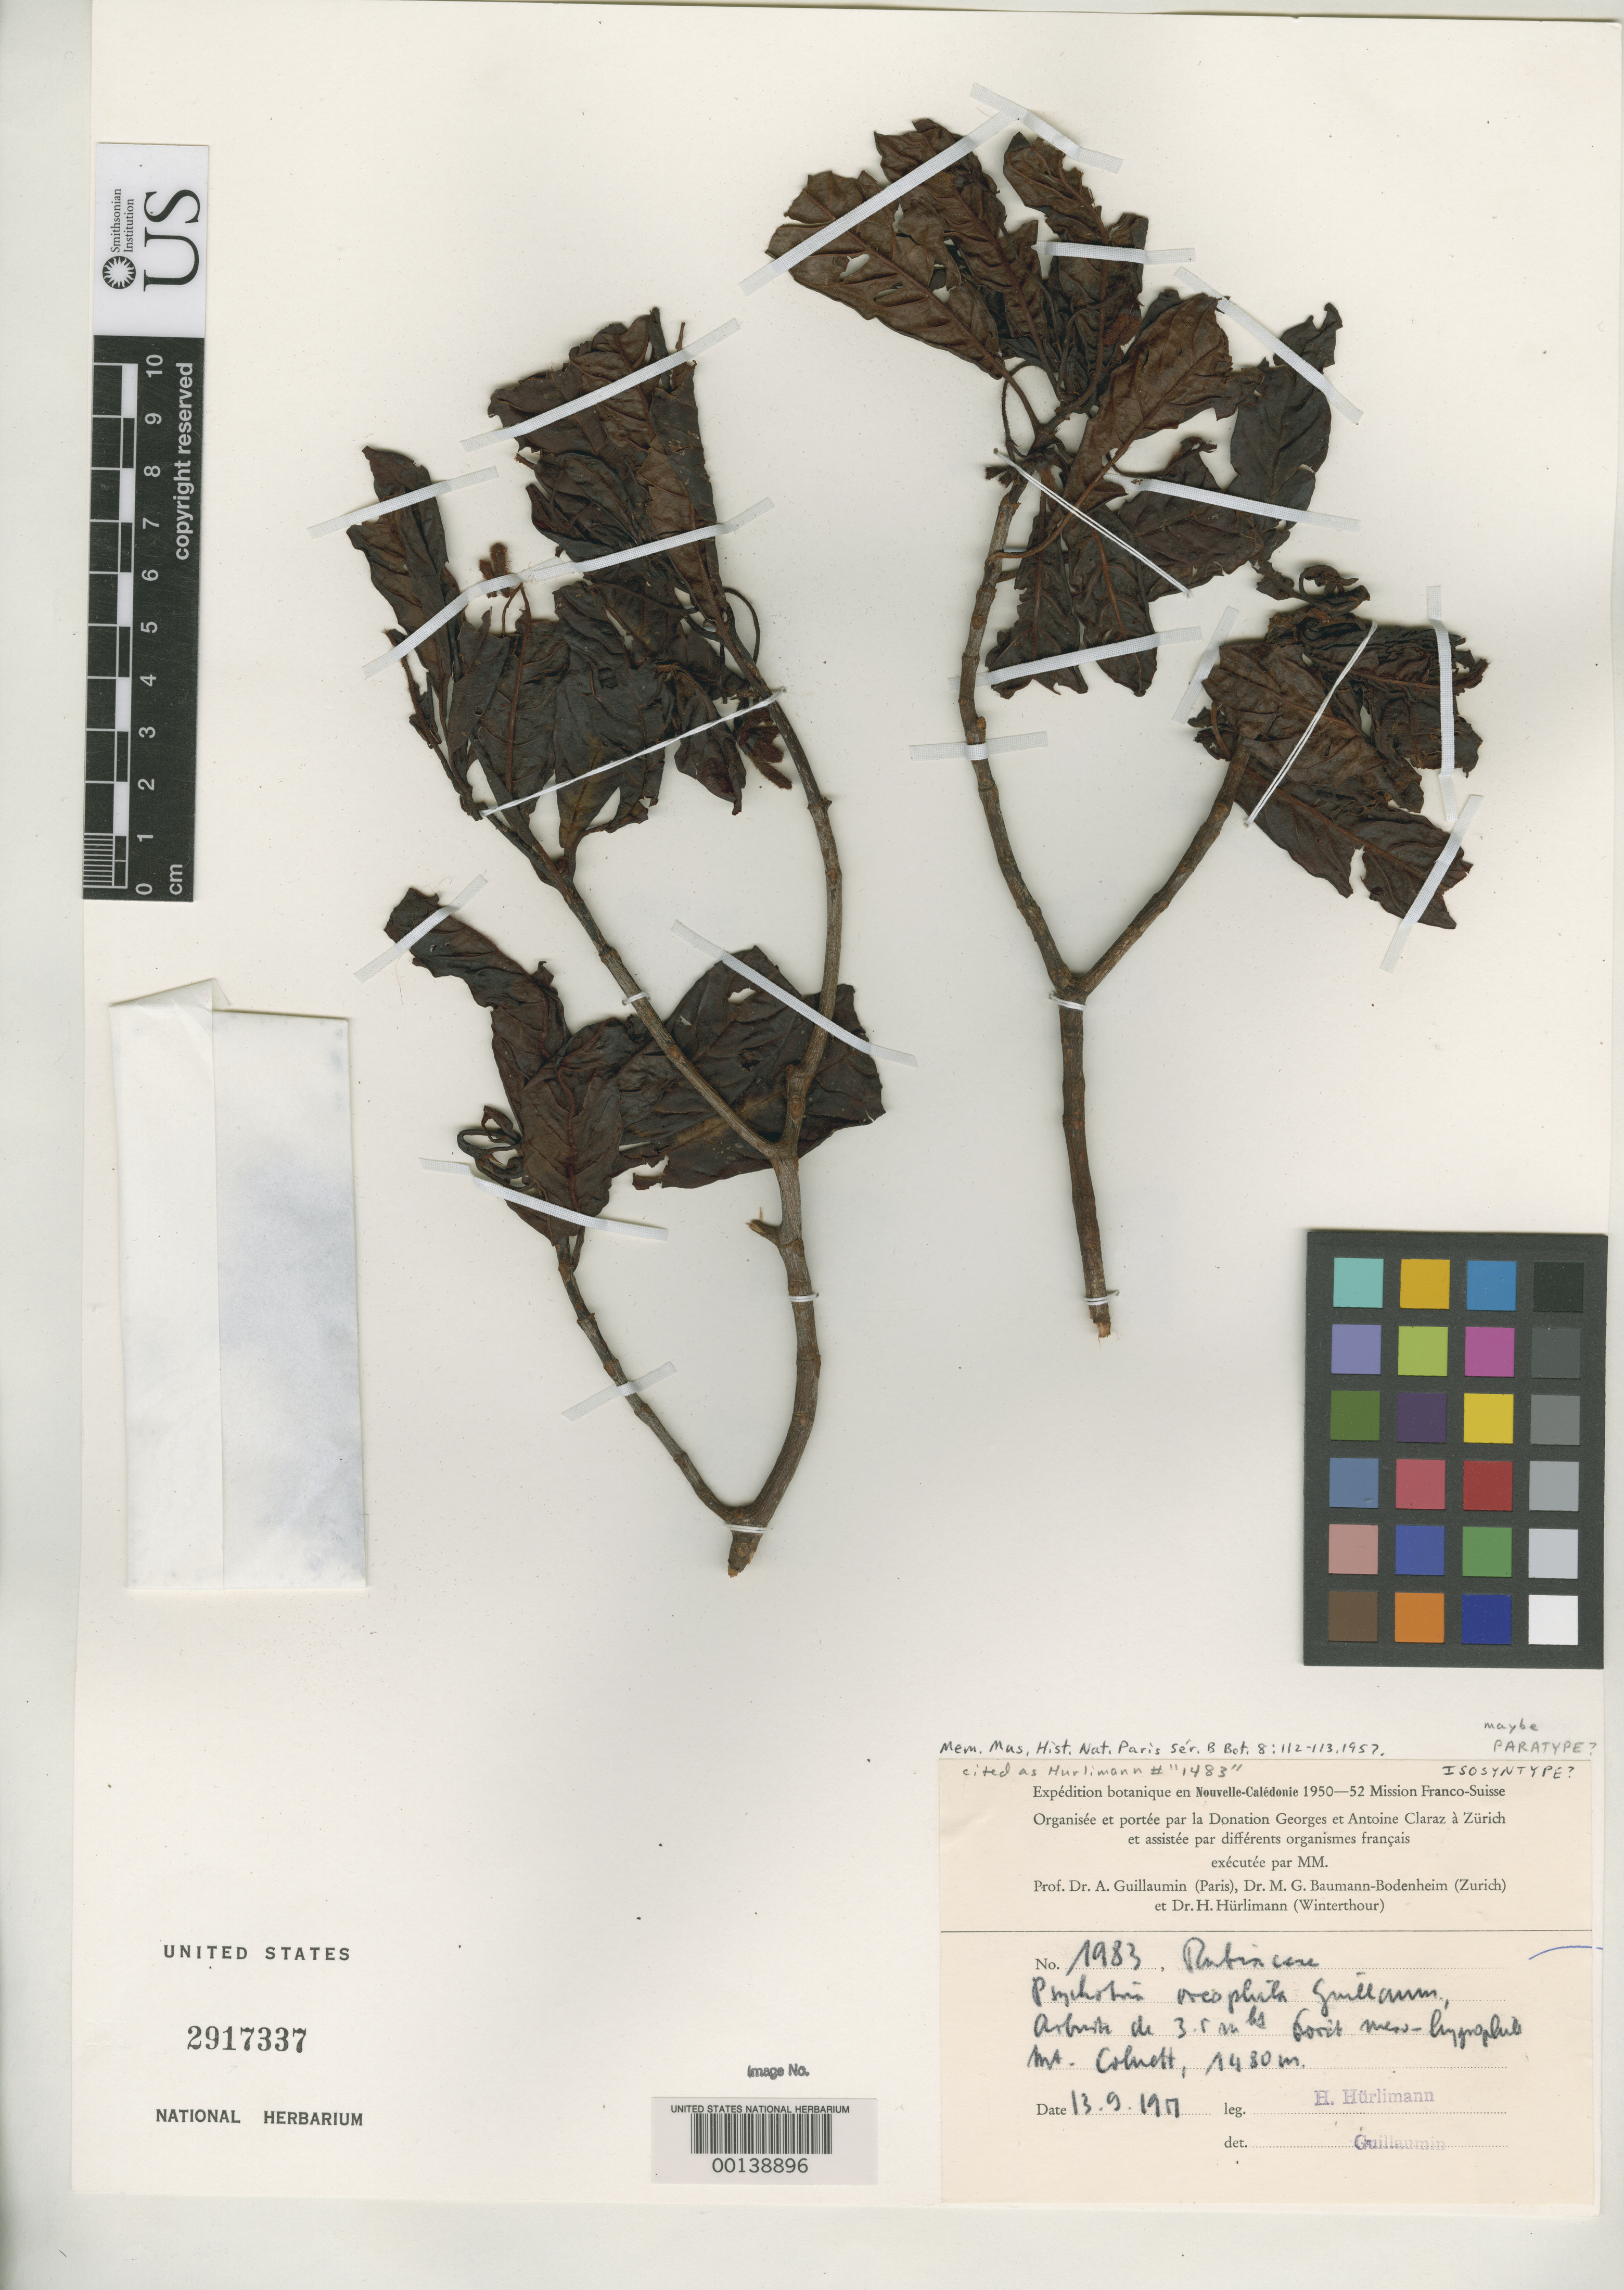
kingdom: Plantae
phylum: Tracheophyta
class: Magnoliopsida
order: Gentianales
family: Rubiaceae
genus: Psychotria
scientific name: Psychotria oreophila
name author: Guillaumin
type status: Isosyntype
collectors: H. Huerlimann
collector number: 1983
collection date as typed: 13 Sep 1951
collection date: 1951-09-13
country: New Caledonia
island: New Caledonia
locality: Mt. Colnett.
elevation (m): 1480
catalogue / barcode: US 2917337